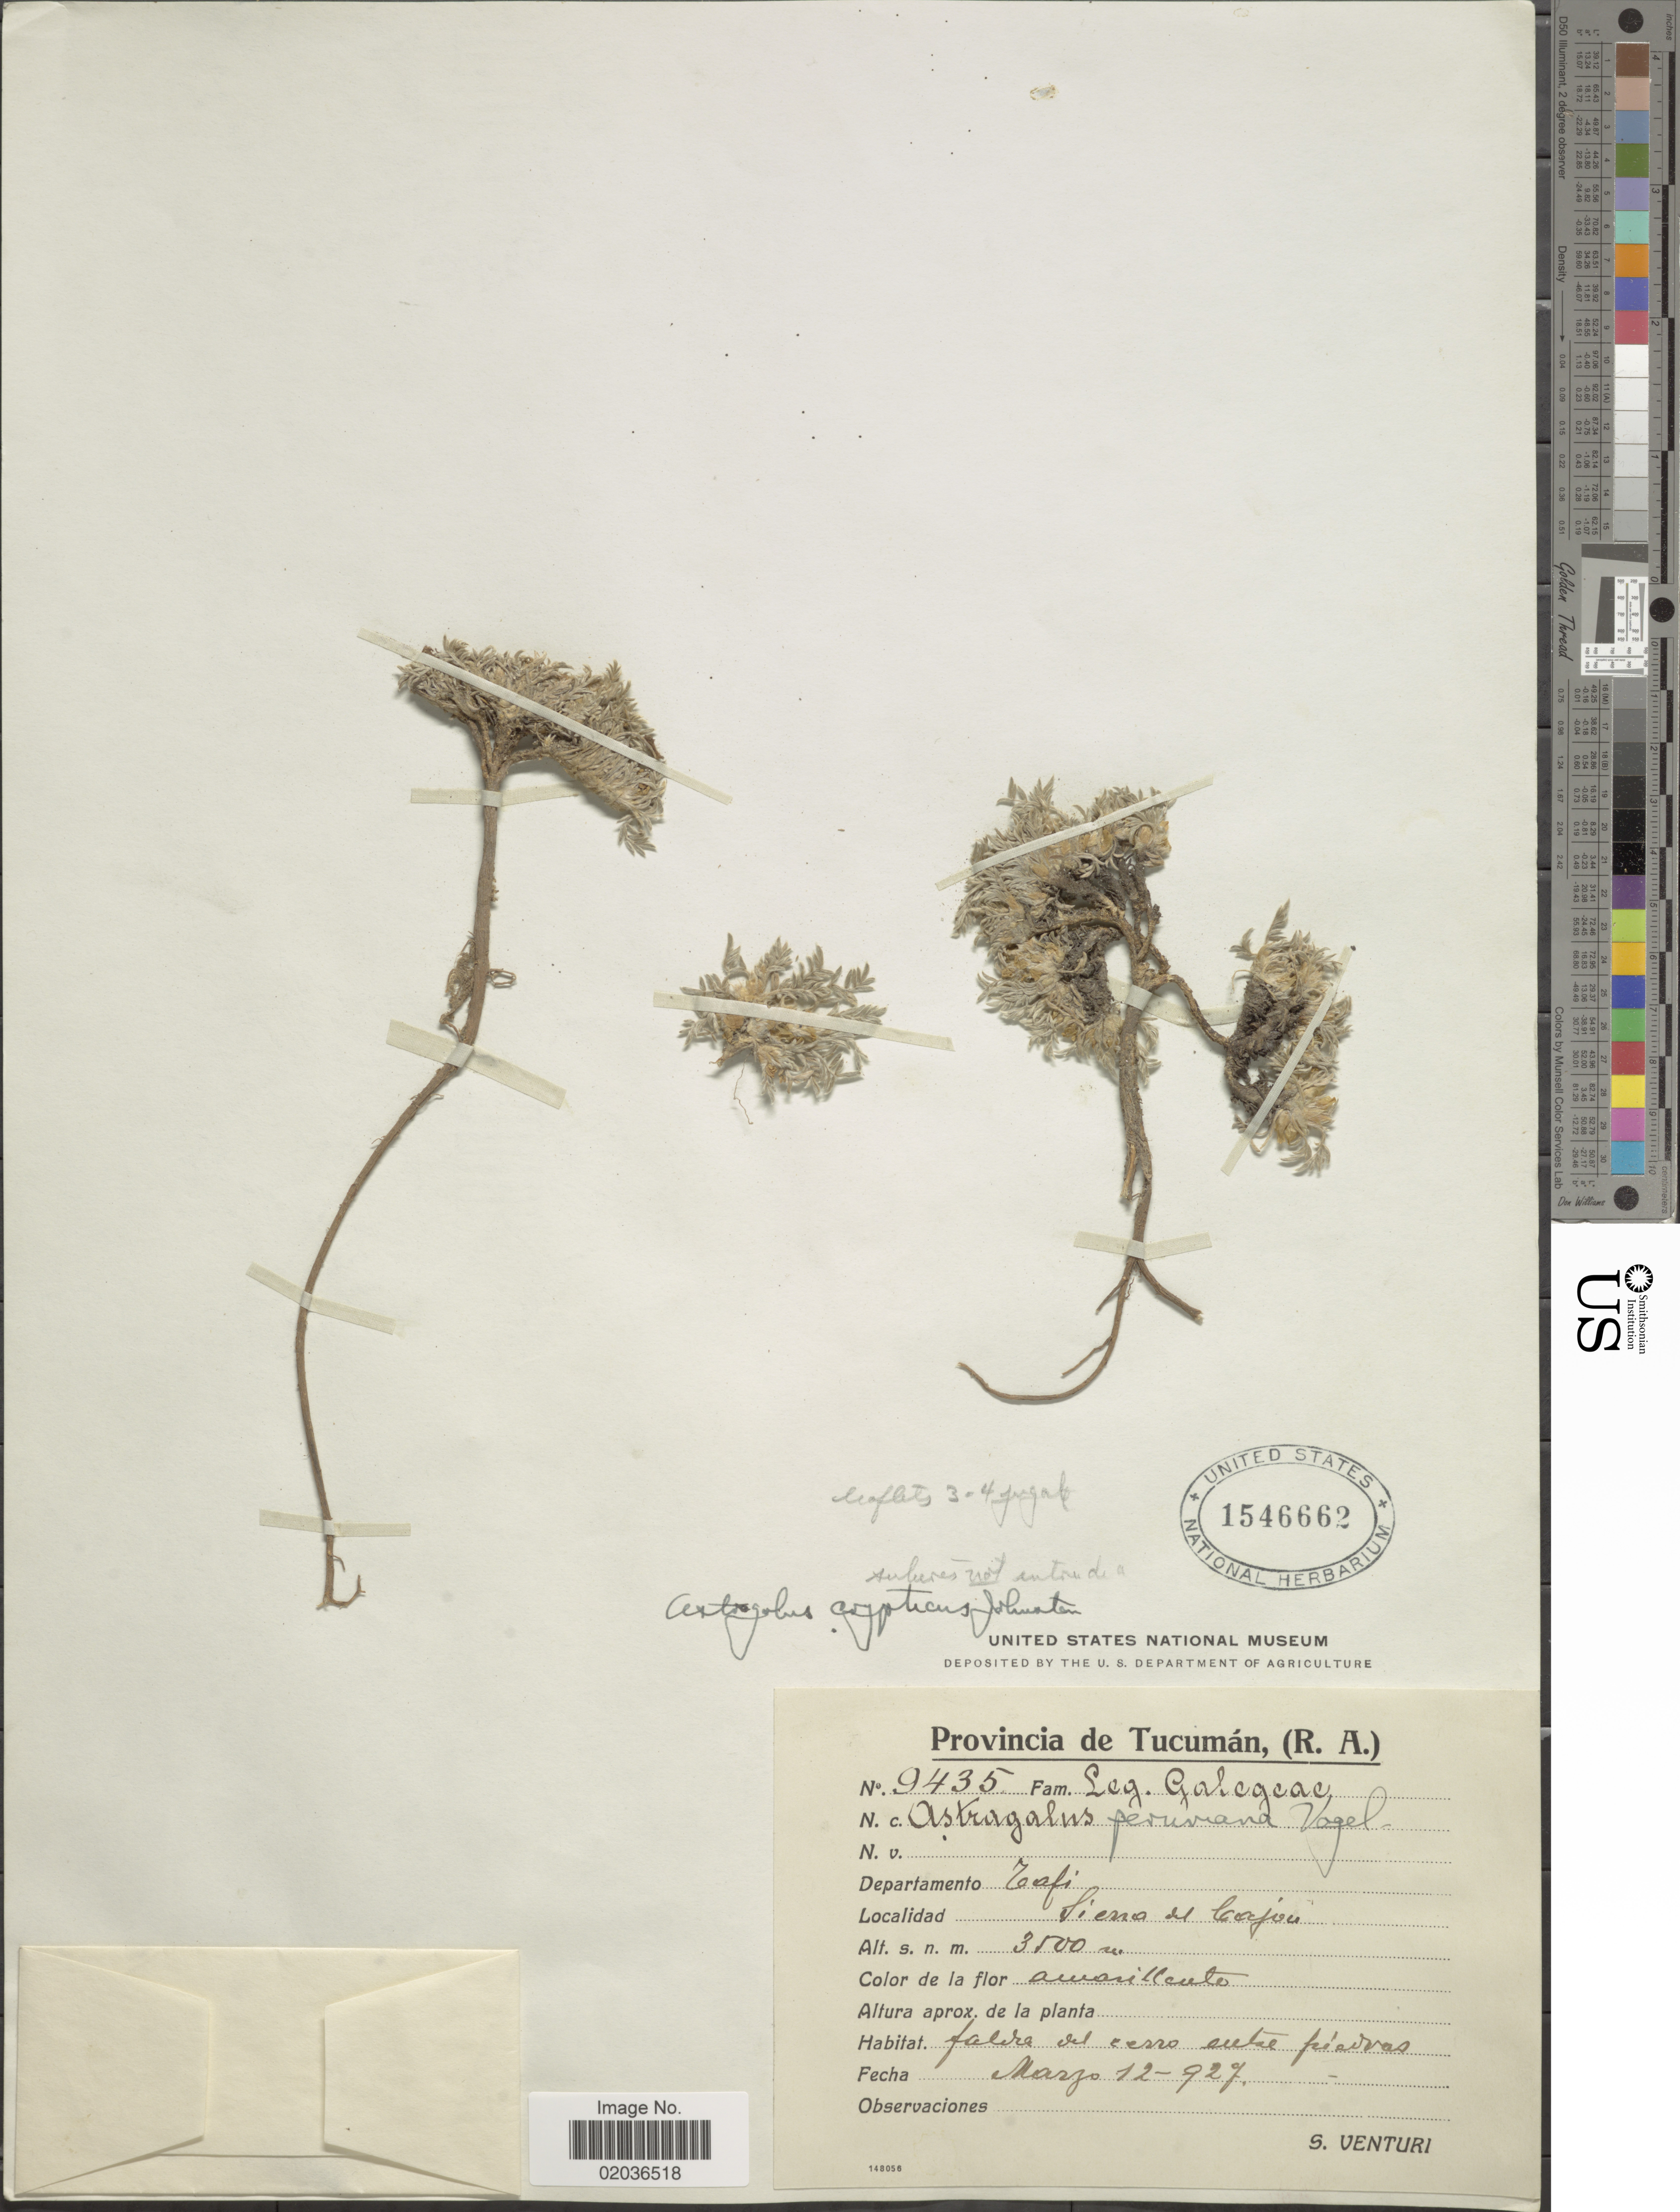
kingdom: Plantae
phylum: Tracheophyta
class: Magnoliopsida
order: Fabales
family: Fabaceae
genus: Astragalus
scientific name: Astragalus crypticus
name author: I.M. Johnst.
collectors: S. Venturi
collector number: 9435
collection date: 1927-03-12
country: Argentina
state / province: Tucuman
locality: Provincia de Tucumán, (R.A.). Departamento Tafi. Sierra del Cajou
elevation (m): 3500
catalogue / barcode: US 1546662